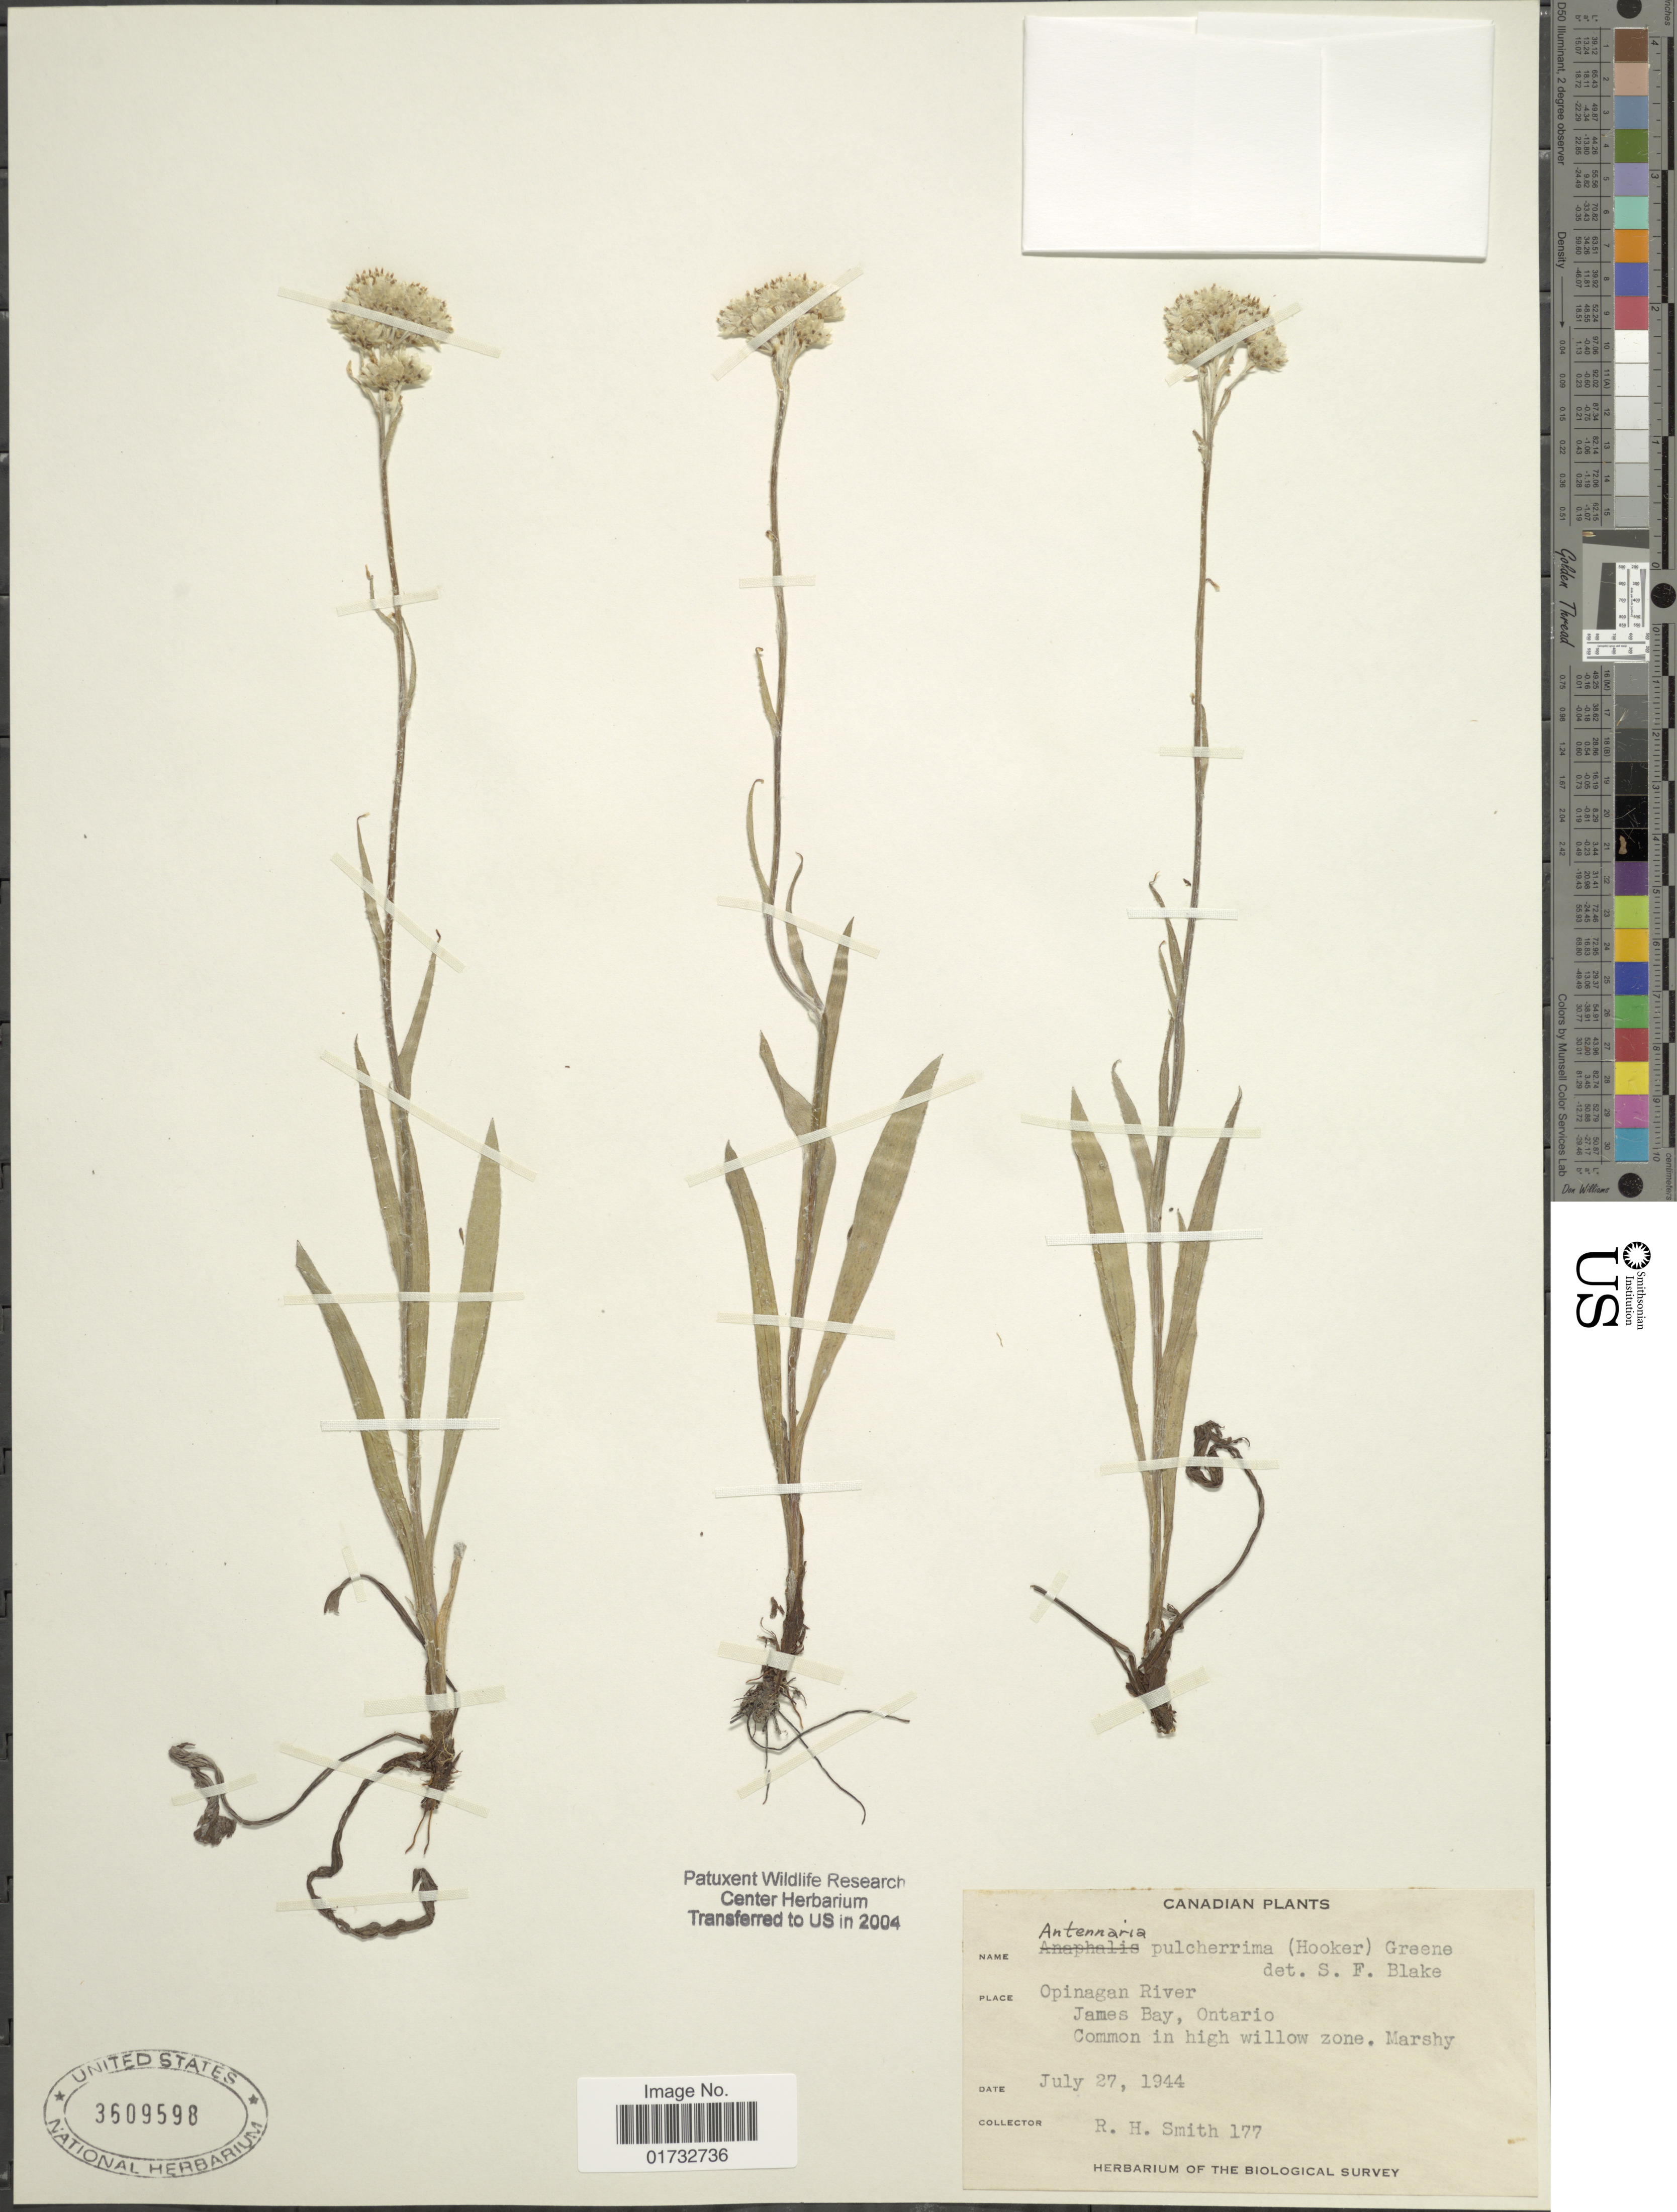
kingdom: Plantae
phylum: Tracheophyta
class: Magnoliopsida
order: Asterales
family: Asteraceae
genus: Antennaria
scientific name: Antennaria pulcherrima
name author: (Hook.) Greene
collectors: R. H. Smith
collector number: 177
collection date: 1944-07-27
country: Canada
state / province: Ontario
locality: Opinagan River. James Bay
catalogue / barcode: US 3609598